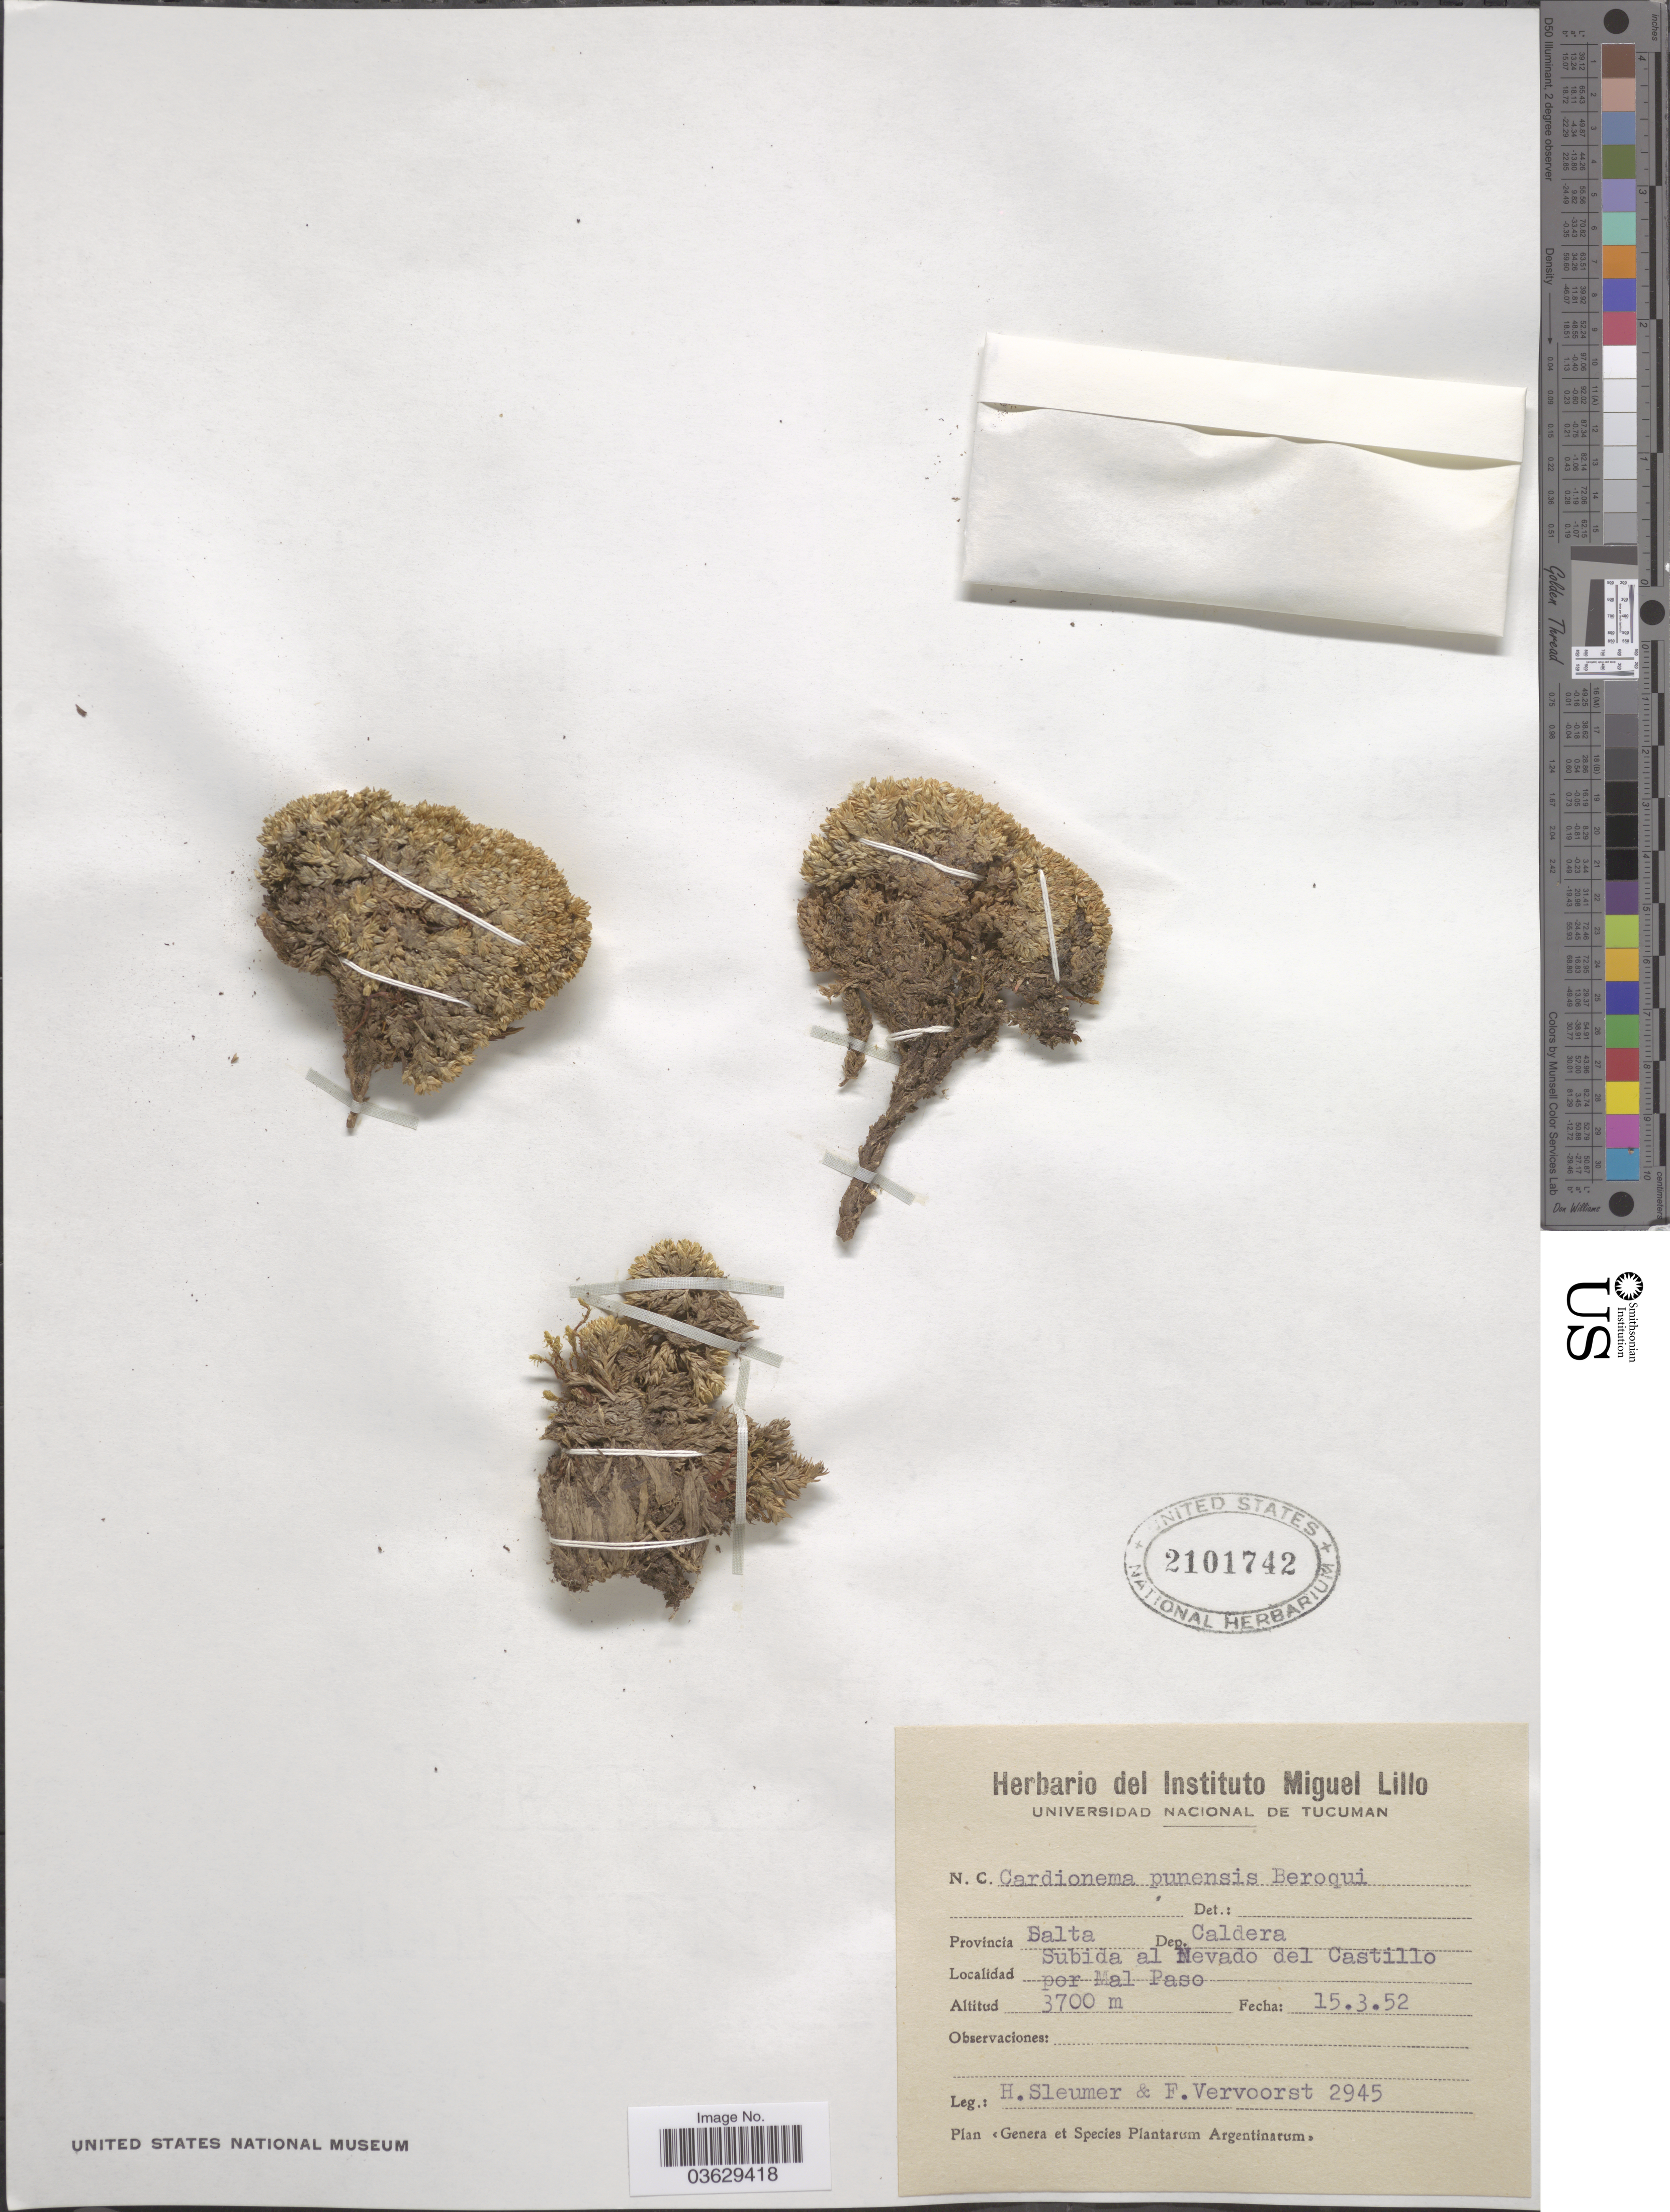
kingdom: Plantae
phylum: Tracheophyta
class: Magnoliopsida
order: Caryophyllales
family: Caryophyllaceae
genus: Cardionema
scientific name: Cardionema punensis Beroqui sp. nov. ined.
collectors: H. O. Sleumer & F. Vervoorst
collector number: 2945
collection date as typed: Transcribed d/m/y: 15/3/52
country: Argentina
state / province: Salta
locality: Dep. Caldera. Subida al Nevado del Castillo por Mal Paso.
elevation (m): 3700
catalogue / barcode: US 2101742